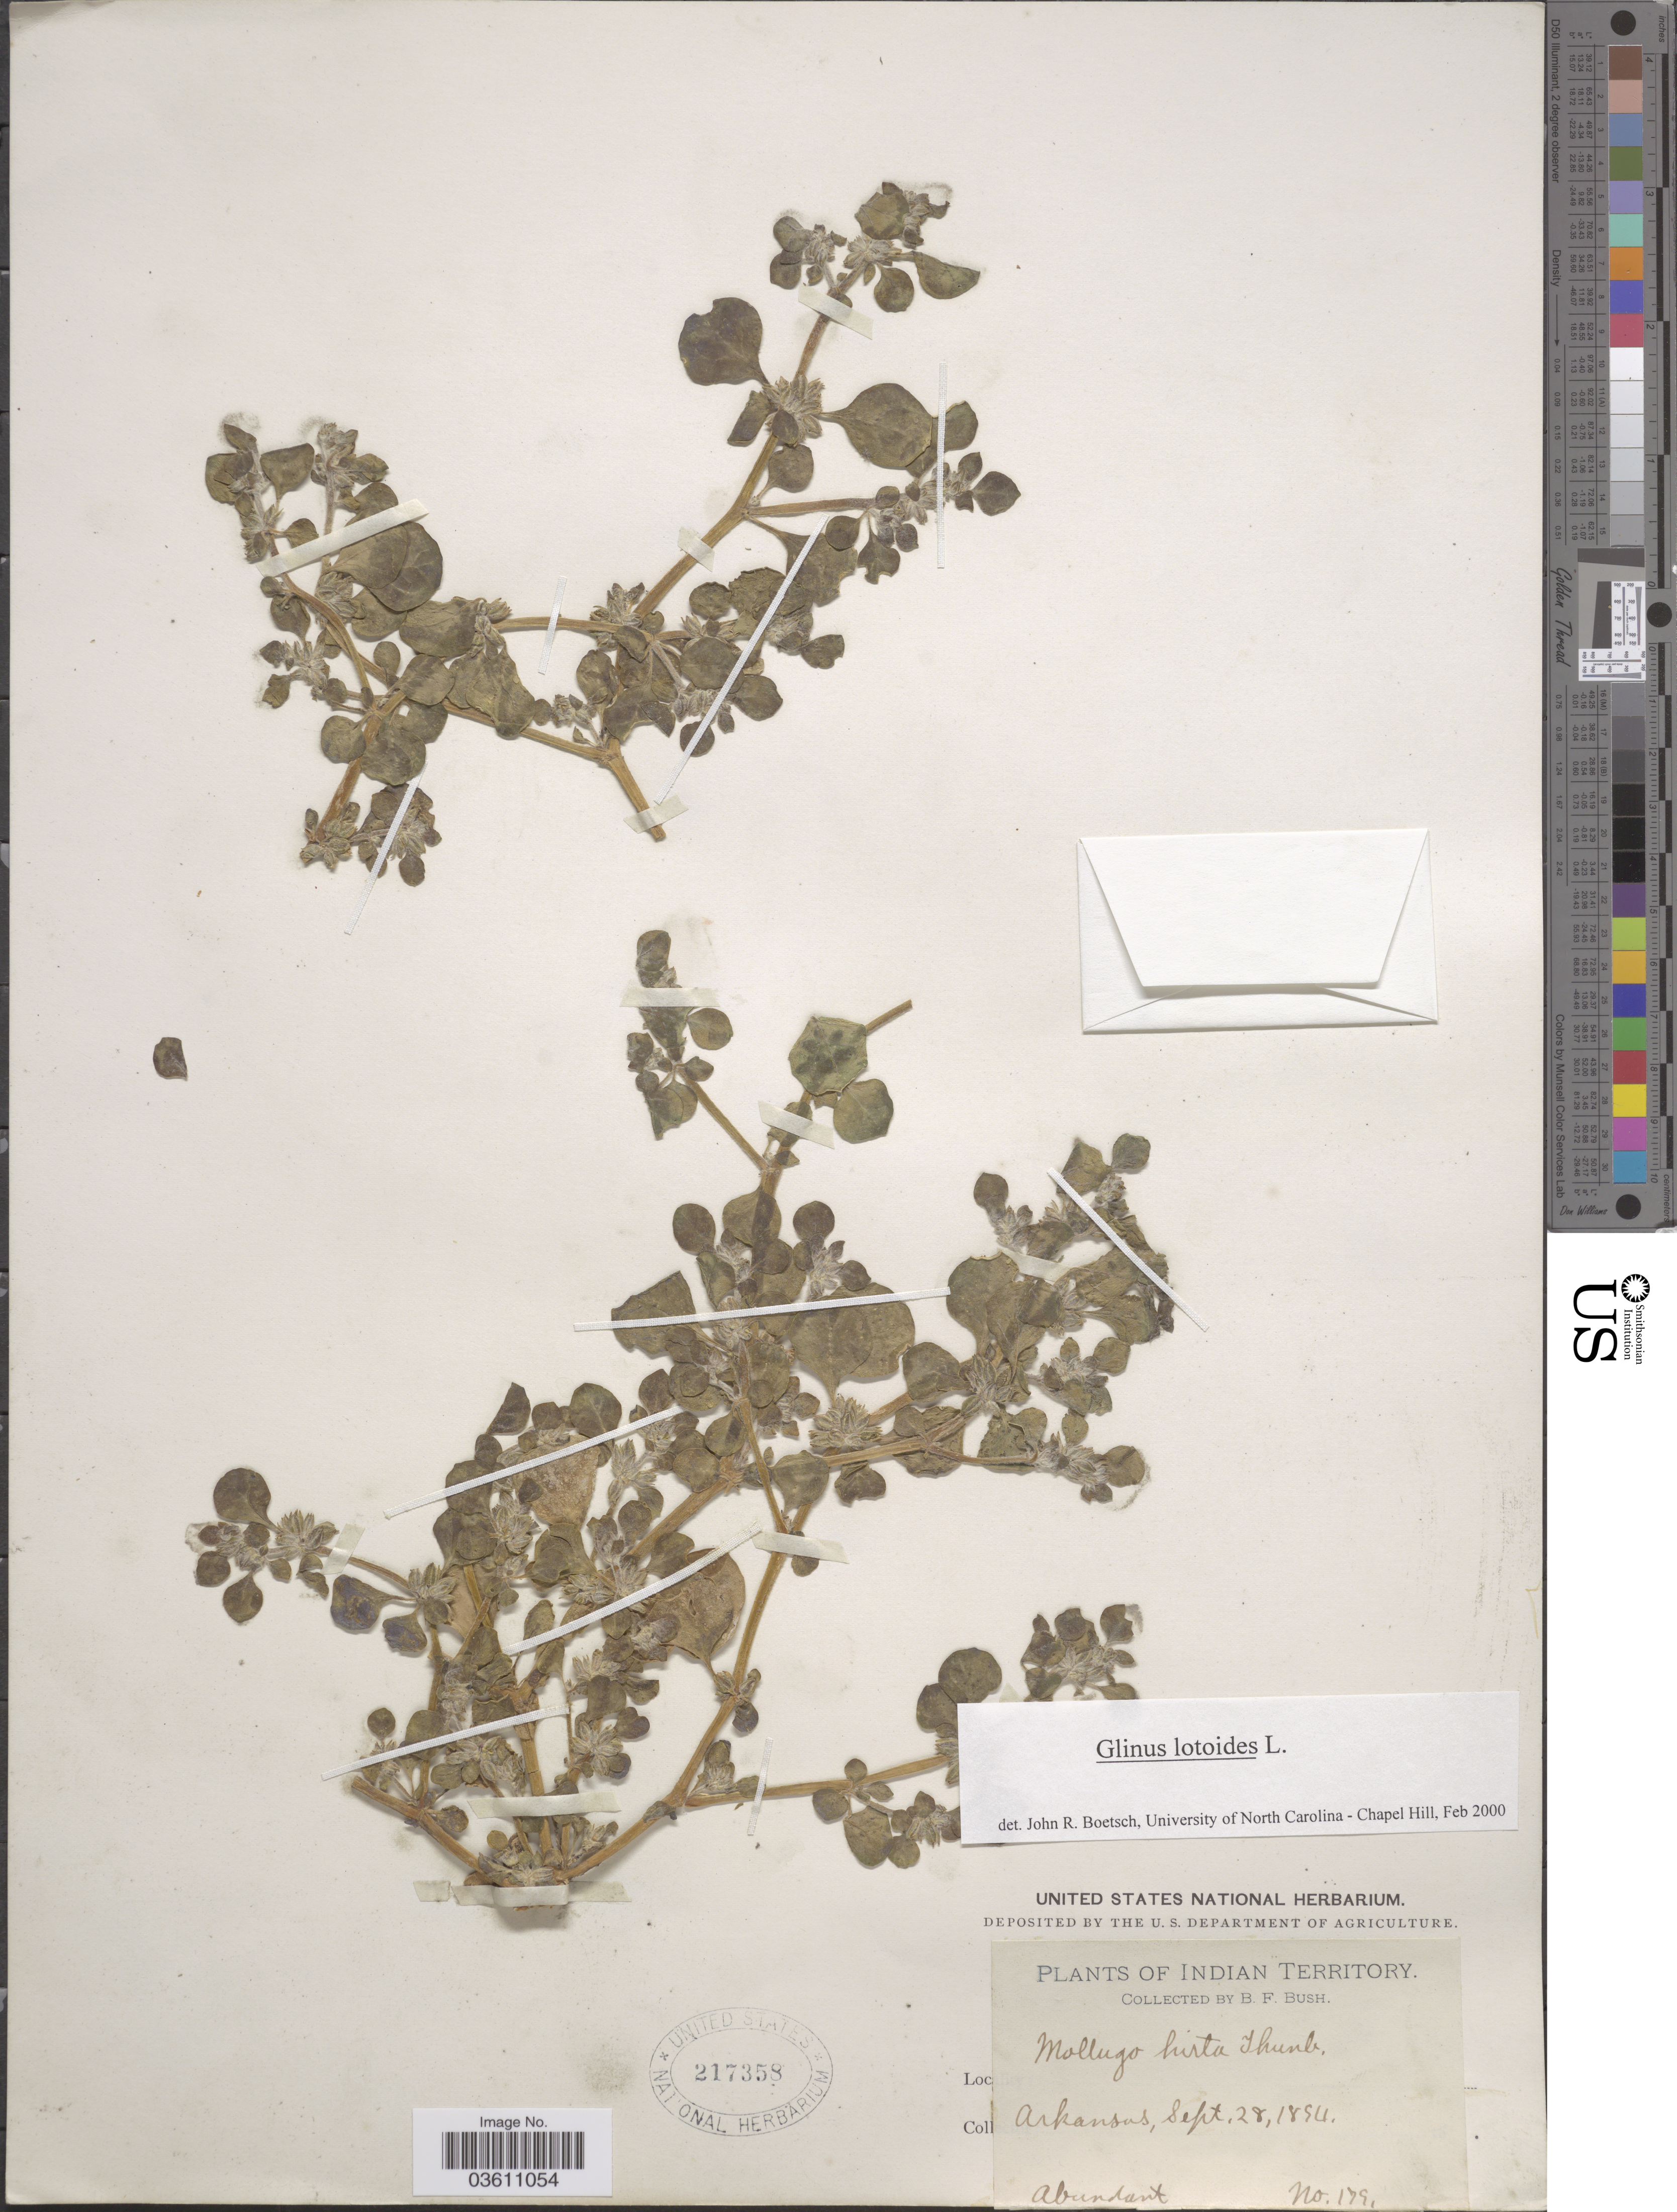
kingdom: Plantae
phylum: Tracheophyta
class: Magnoliopsida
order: Caryophyllales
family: Molluginaceae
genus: Glinus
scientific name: Glinus lotoides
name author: L.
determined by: Boetsch, J. R.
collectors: B. F. Bush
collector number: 179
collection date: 1894-09-28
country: United States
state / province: Arkansas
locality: Indian Territory.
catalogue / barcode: US 217358